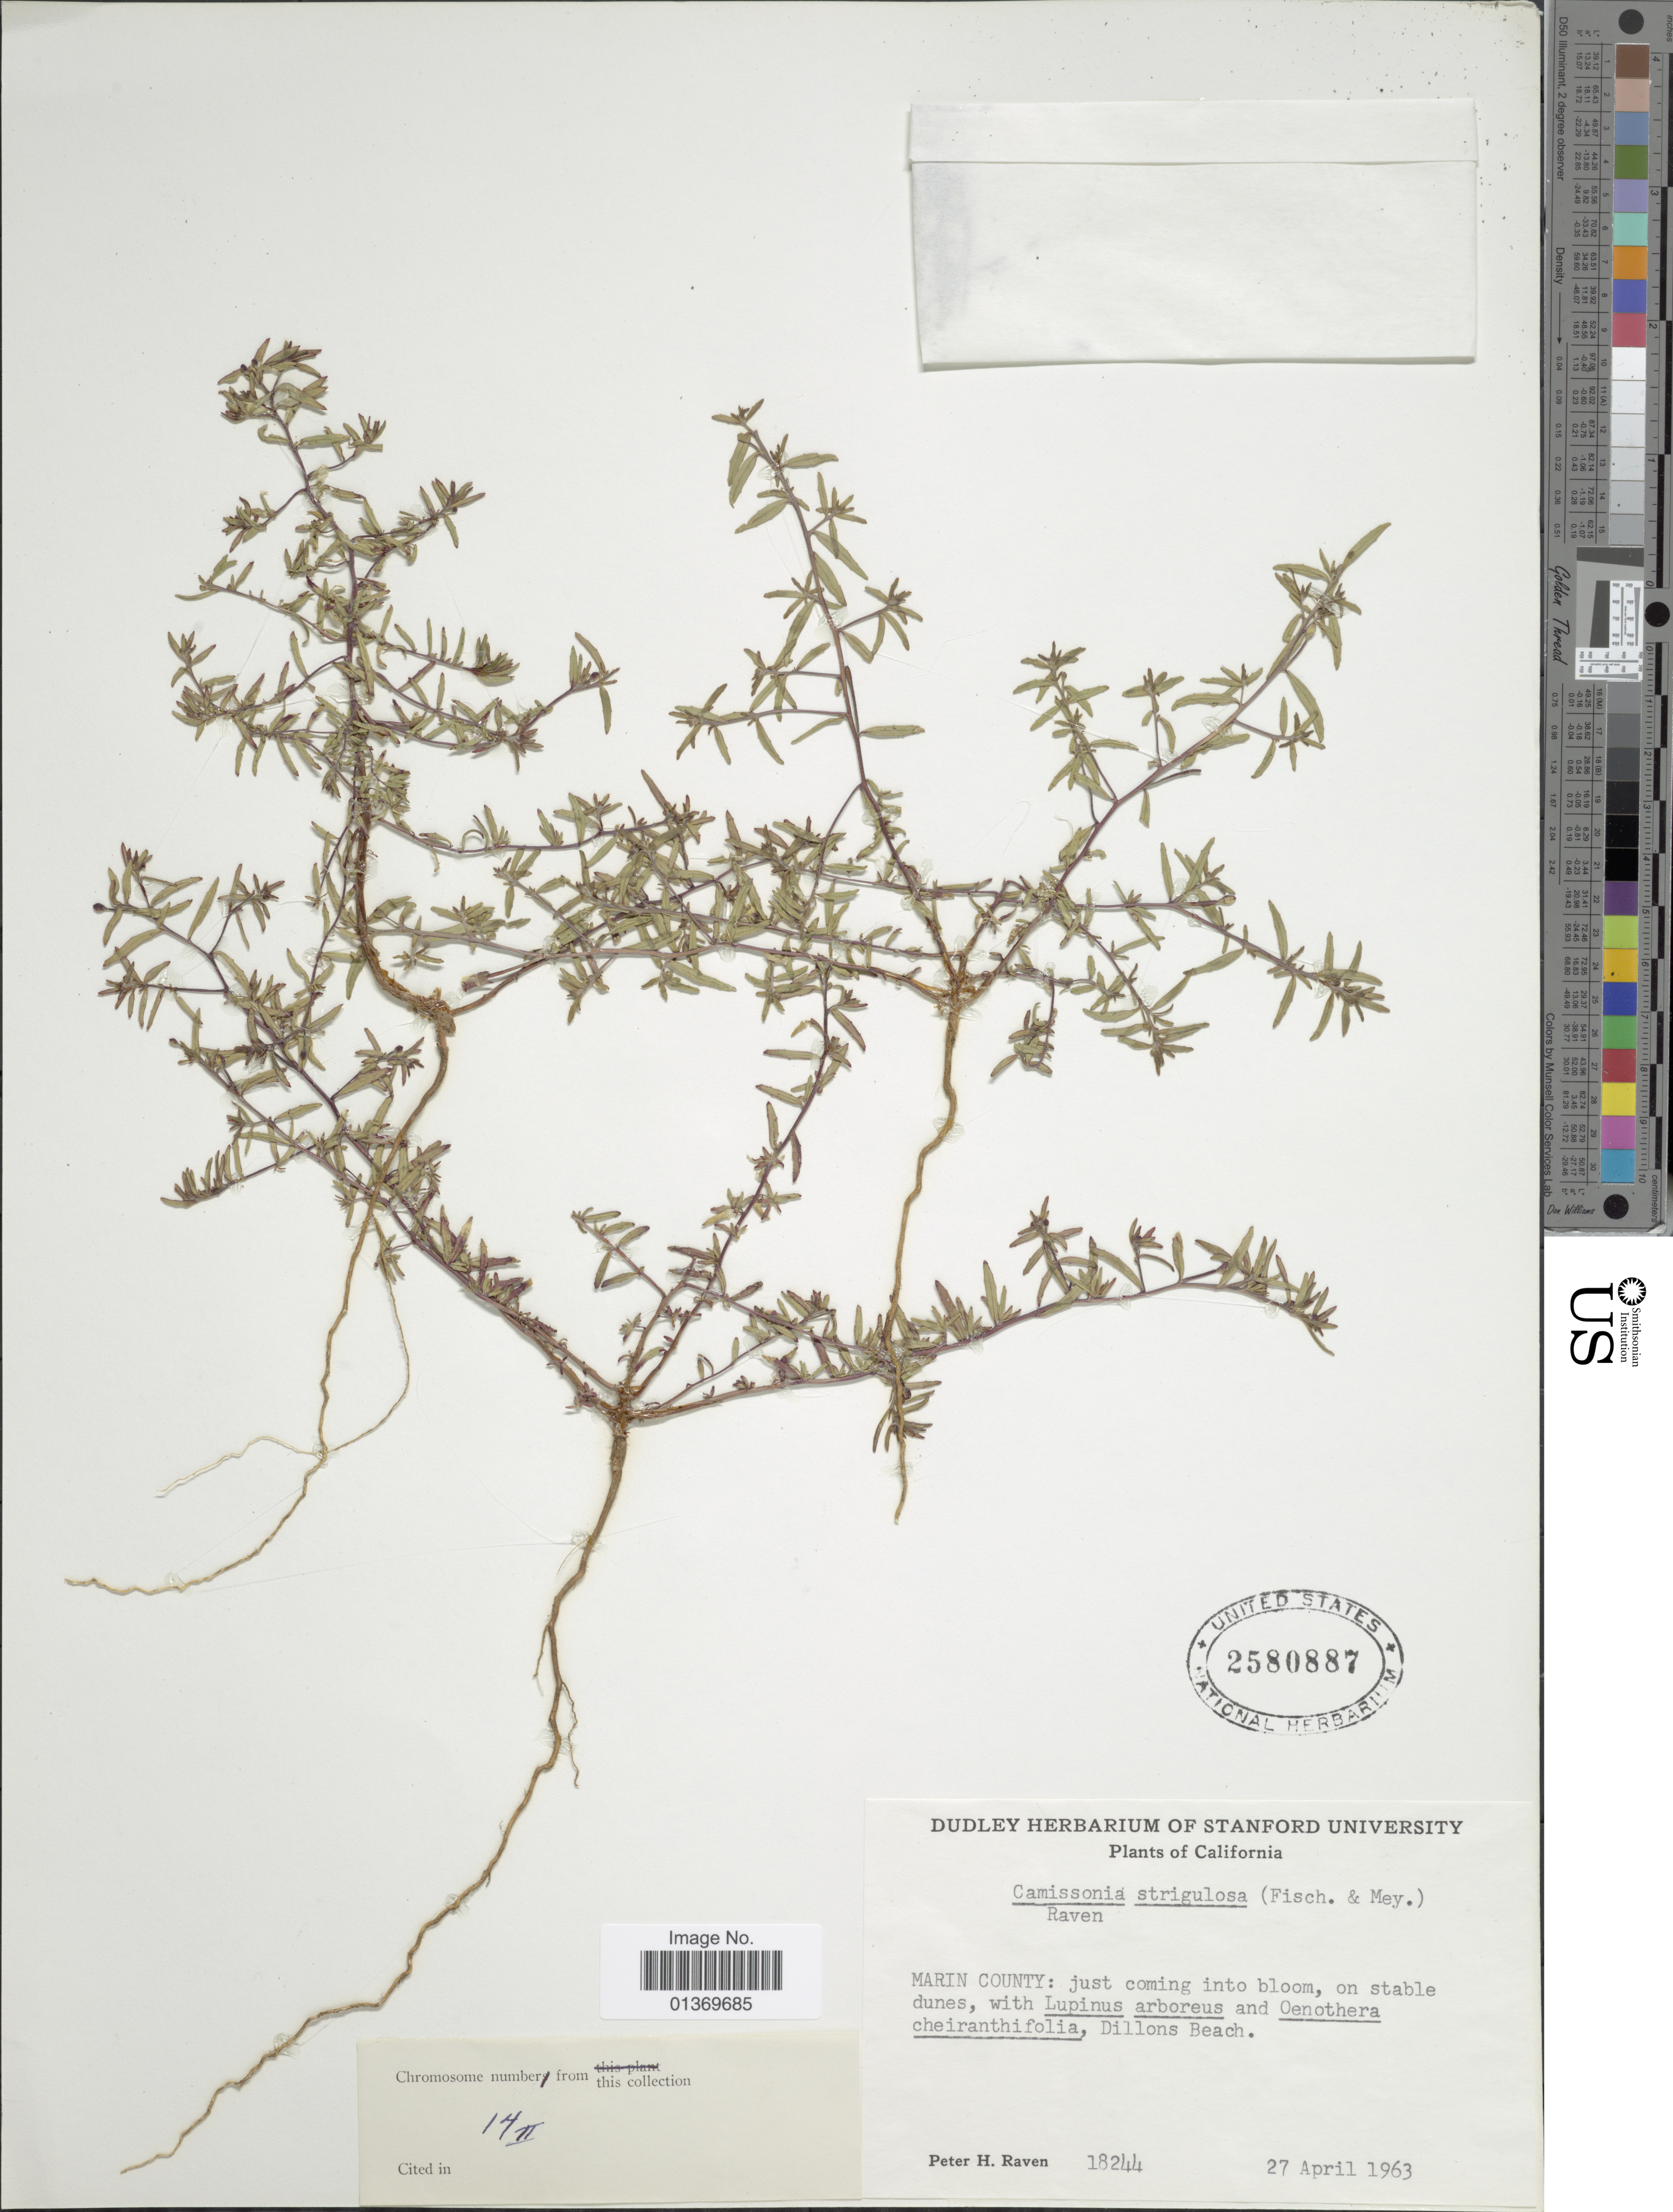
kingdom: Plantae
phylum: Tracheophyta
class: Magnoliopsida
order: Myrtales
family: Onagraceae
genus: Camissonia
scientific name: Camissonia strigulosa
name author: (Fisch. & C.A. Mey.) P.H. Raven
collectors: P. H. Raven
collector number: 18244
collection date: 1963-04-27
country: United States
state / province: California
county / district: Marin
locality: Marin County: just coming into bloom, on stable dunes, Dillons Beach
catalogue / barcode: US 2580887